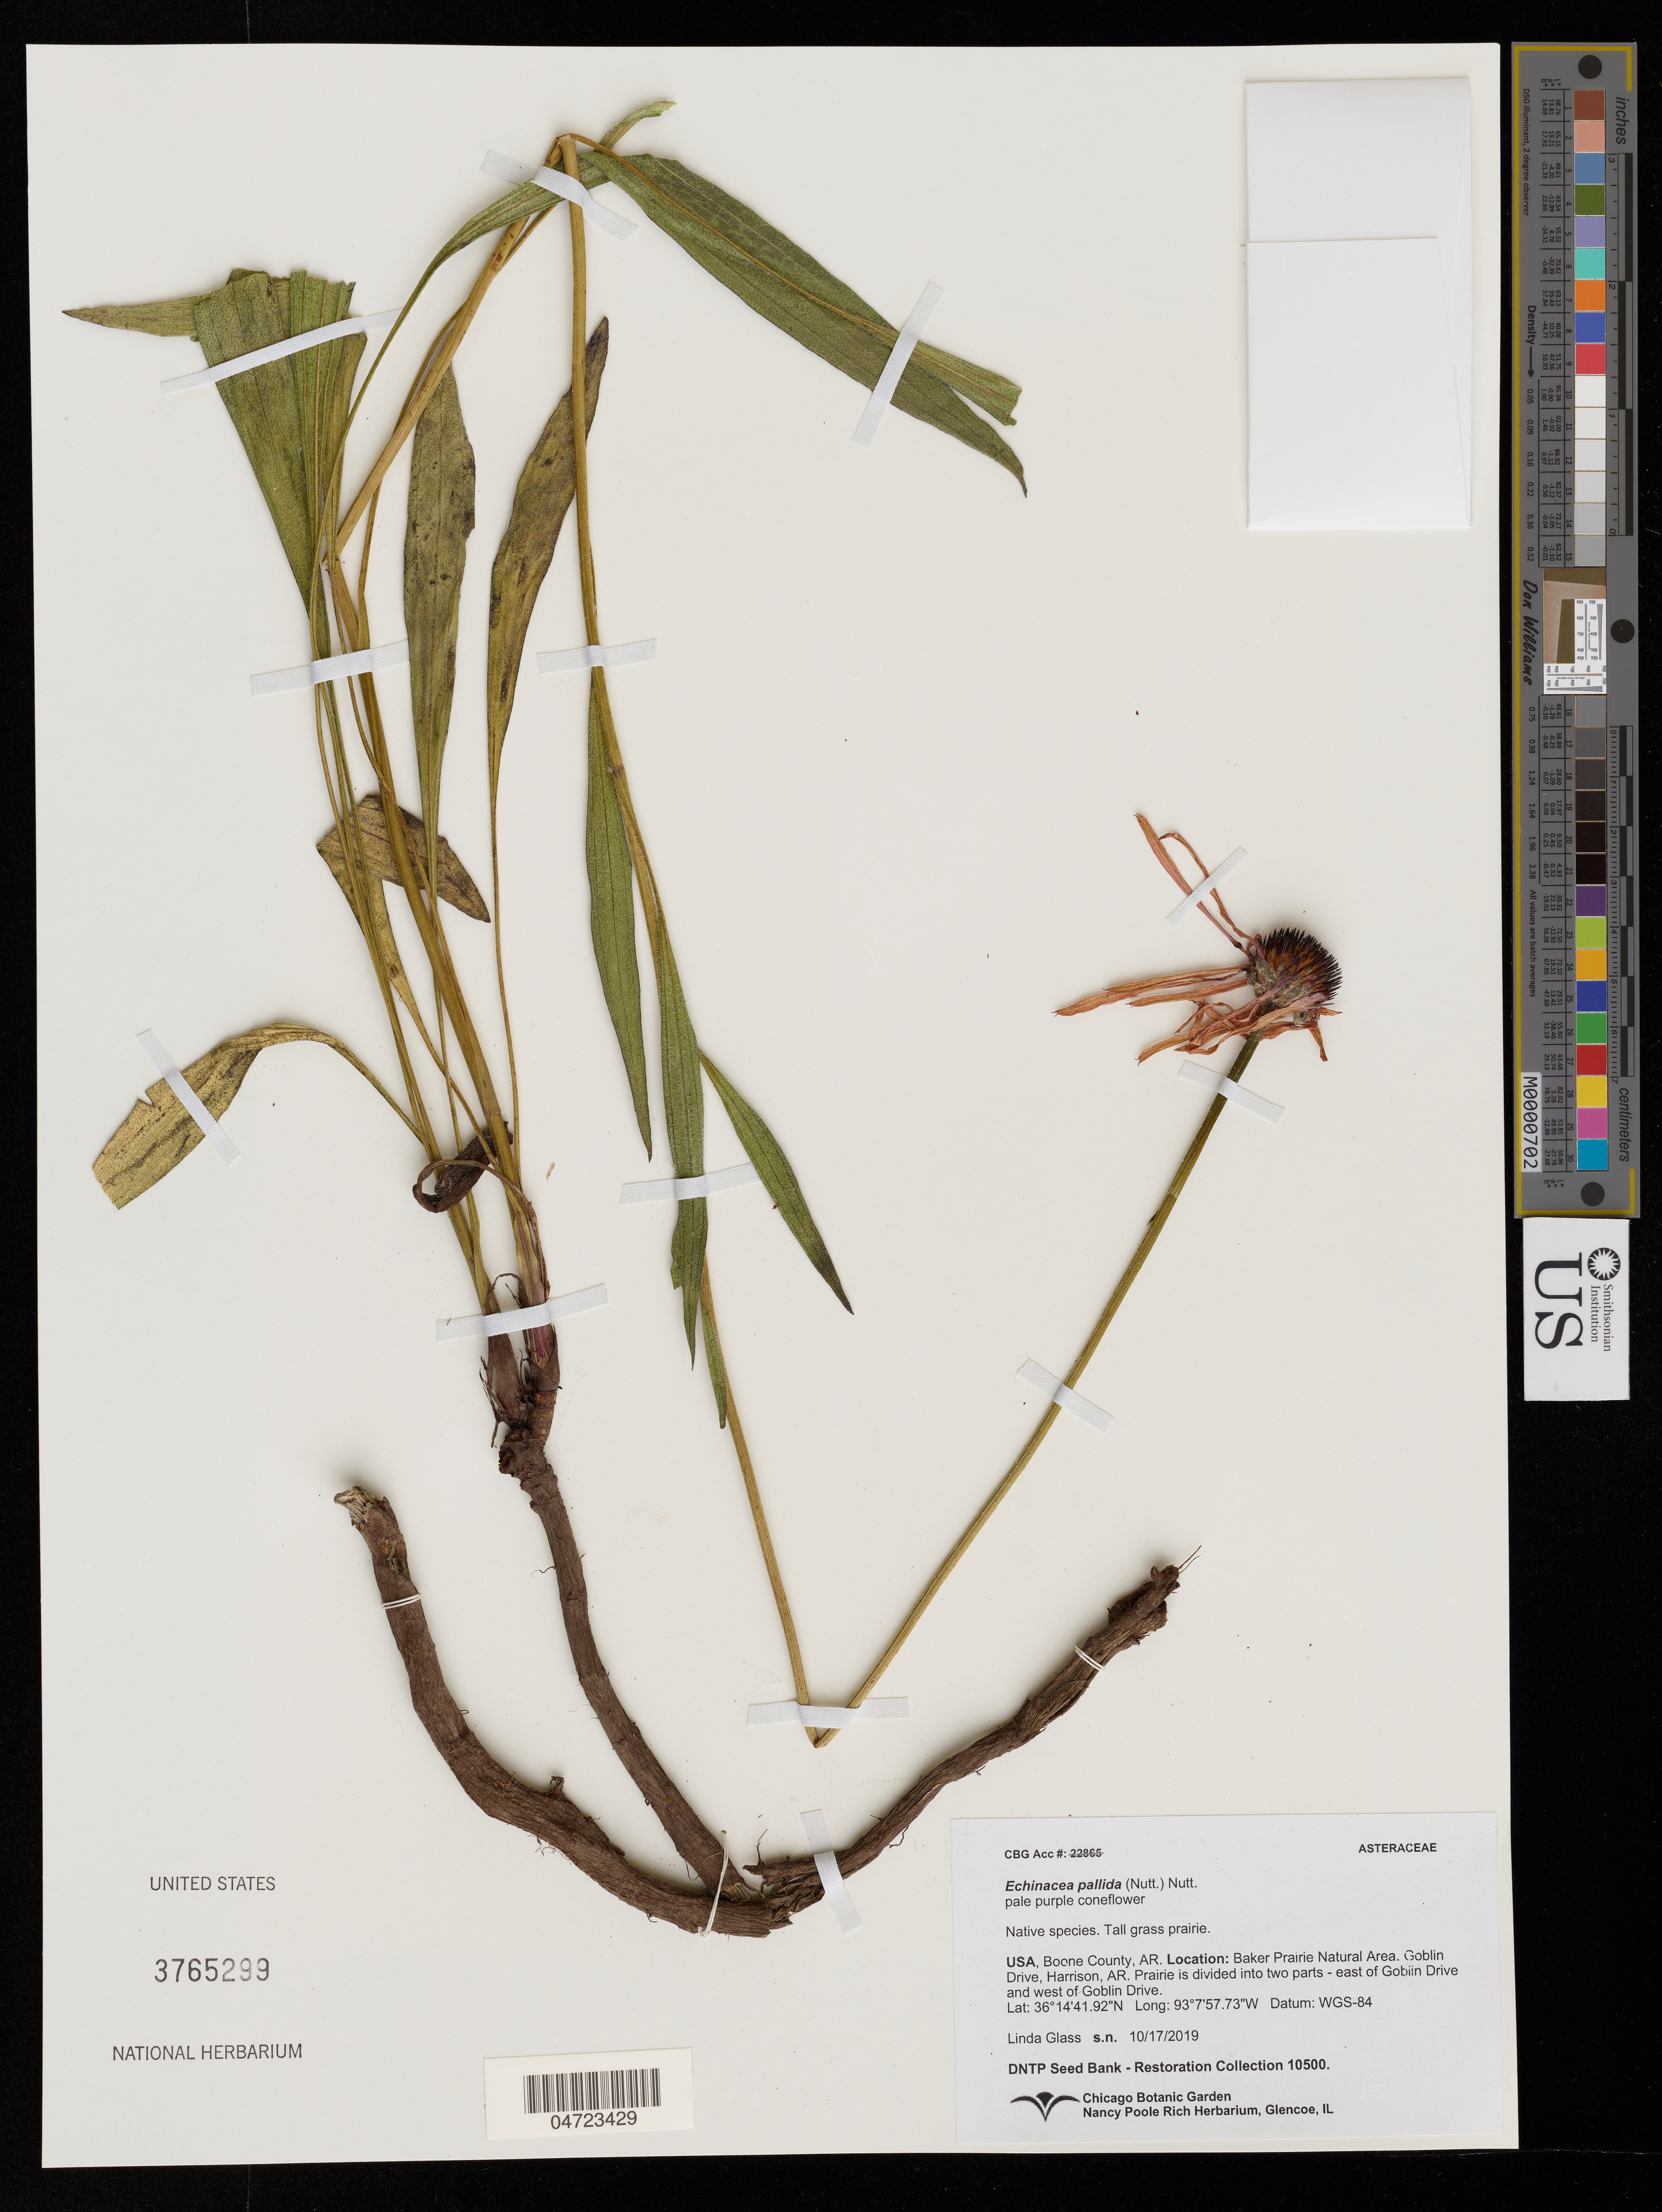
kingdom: Plantae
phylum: Tracheophyta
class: Magnoliopsida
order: Asterales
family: Asteraceae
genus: Echinacea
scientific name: Echinacea pallida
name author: (Nutt.) Nutt.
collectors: L. Glass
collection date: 2019-10-17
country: United States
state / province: Arkansas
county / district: Boone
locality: Boone County. Baker Prairie Natural Area. Goblin Drive, Harrison, AR. Prairie is divided into two parts - east of Goblin Drive and west of Goblin Drive.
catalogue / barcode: US 3765299